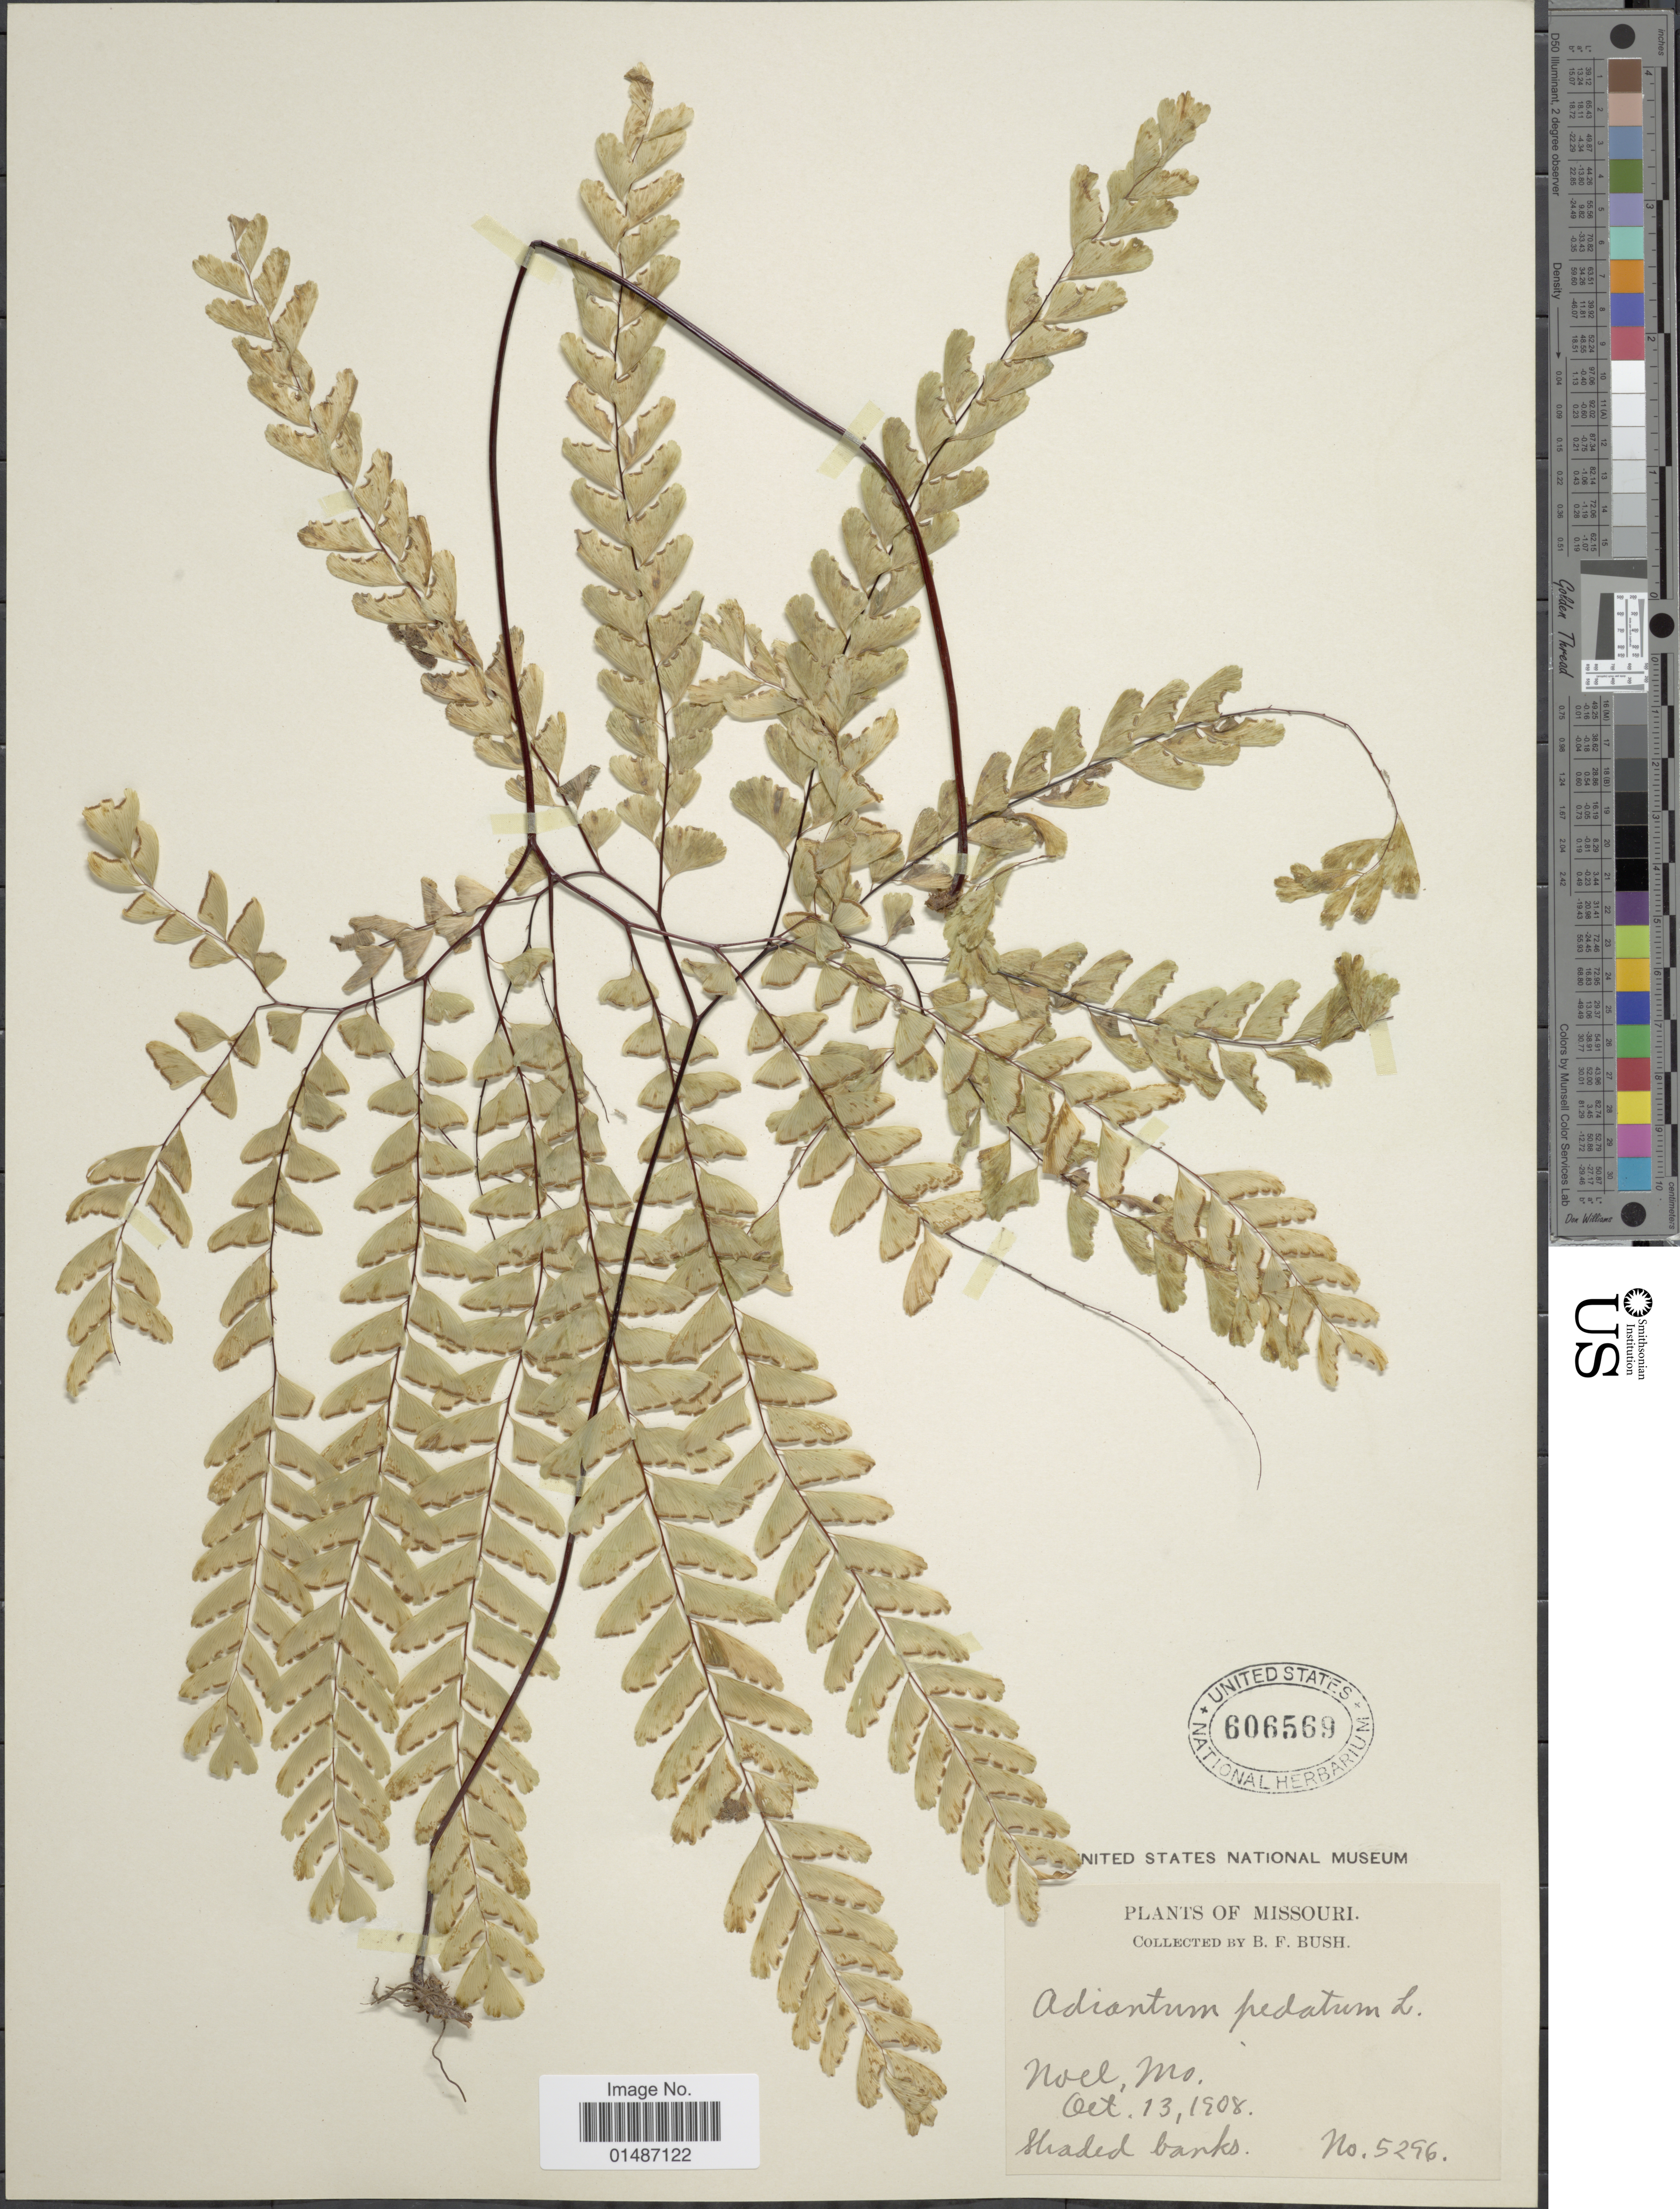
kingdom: Plantae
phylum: Tracheophyta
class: Polypodiopsida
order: Polypodiales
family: Pteridaceae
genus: Adiantum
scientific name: Adiantum pedatum var. pedatum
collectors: B. F. Bush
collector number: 5296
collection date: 1908-10-13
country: United States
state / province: Missouri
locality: Noel.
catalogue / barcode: US 606569